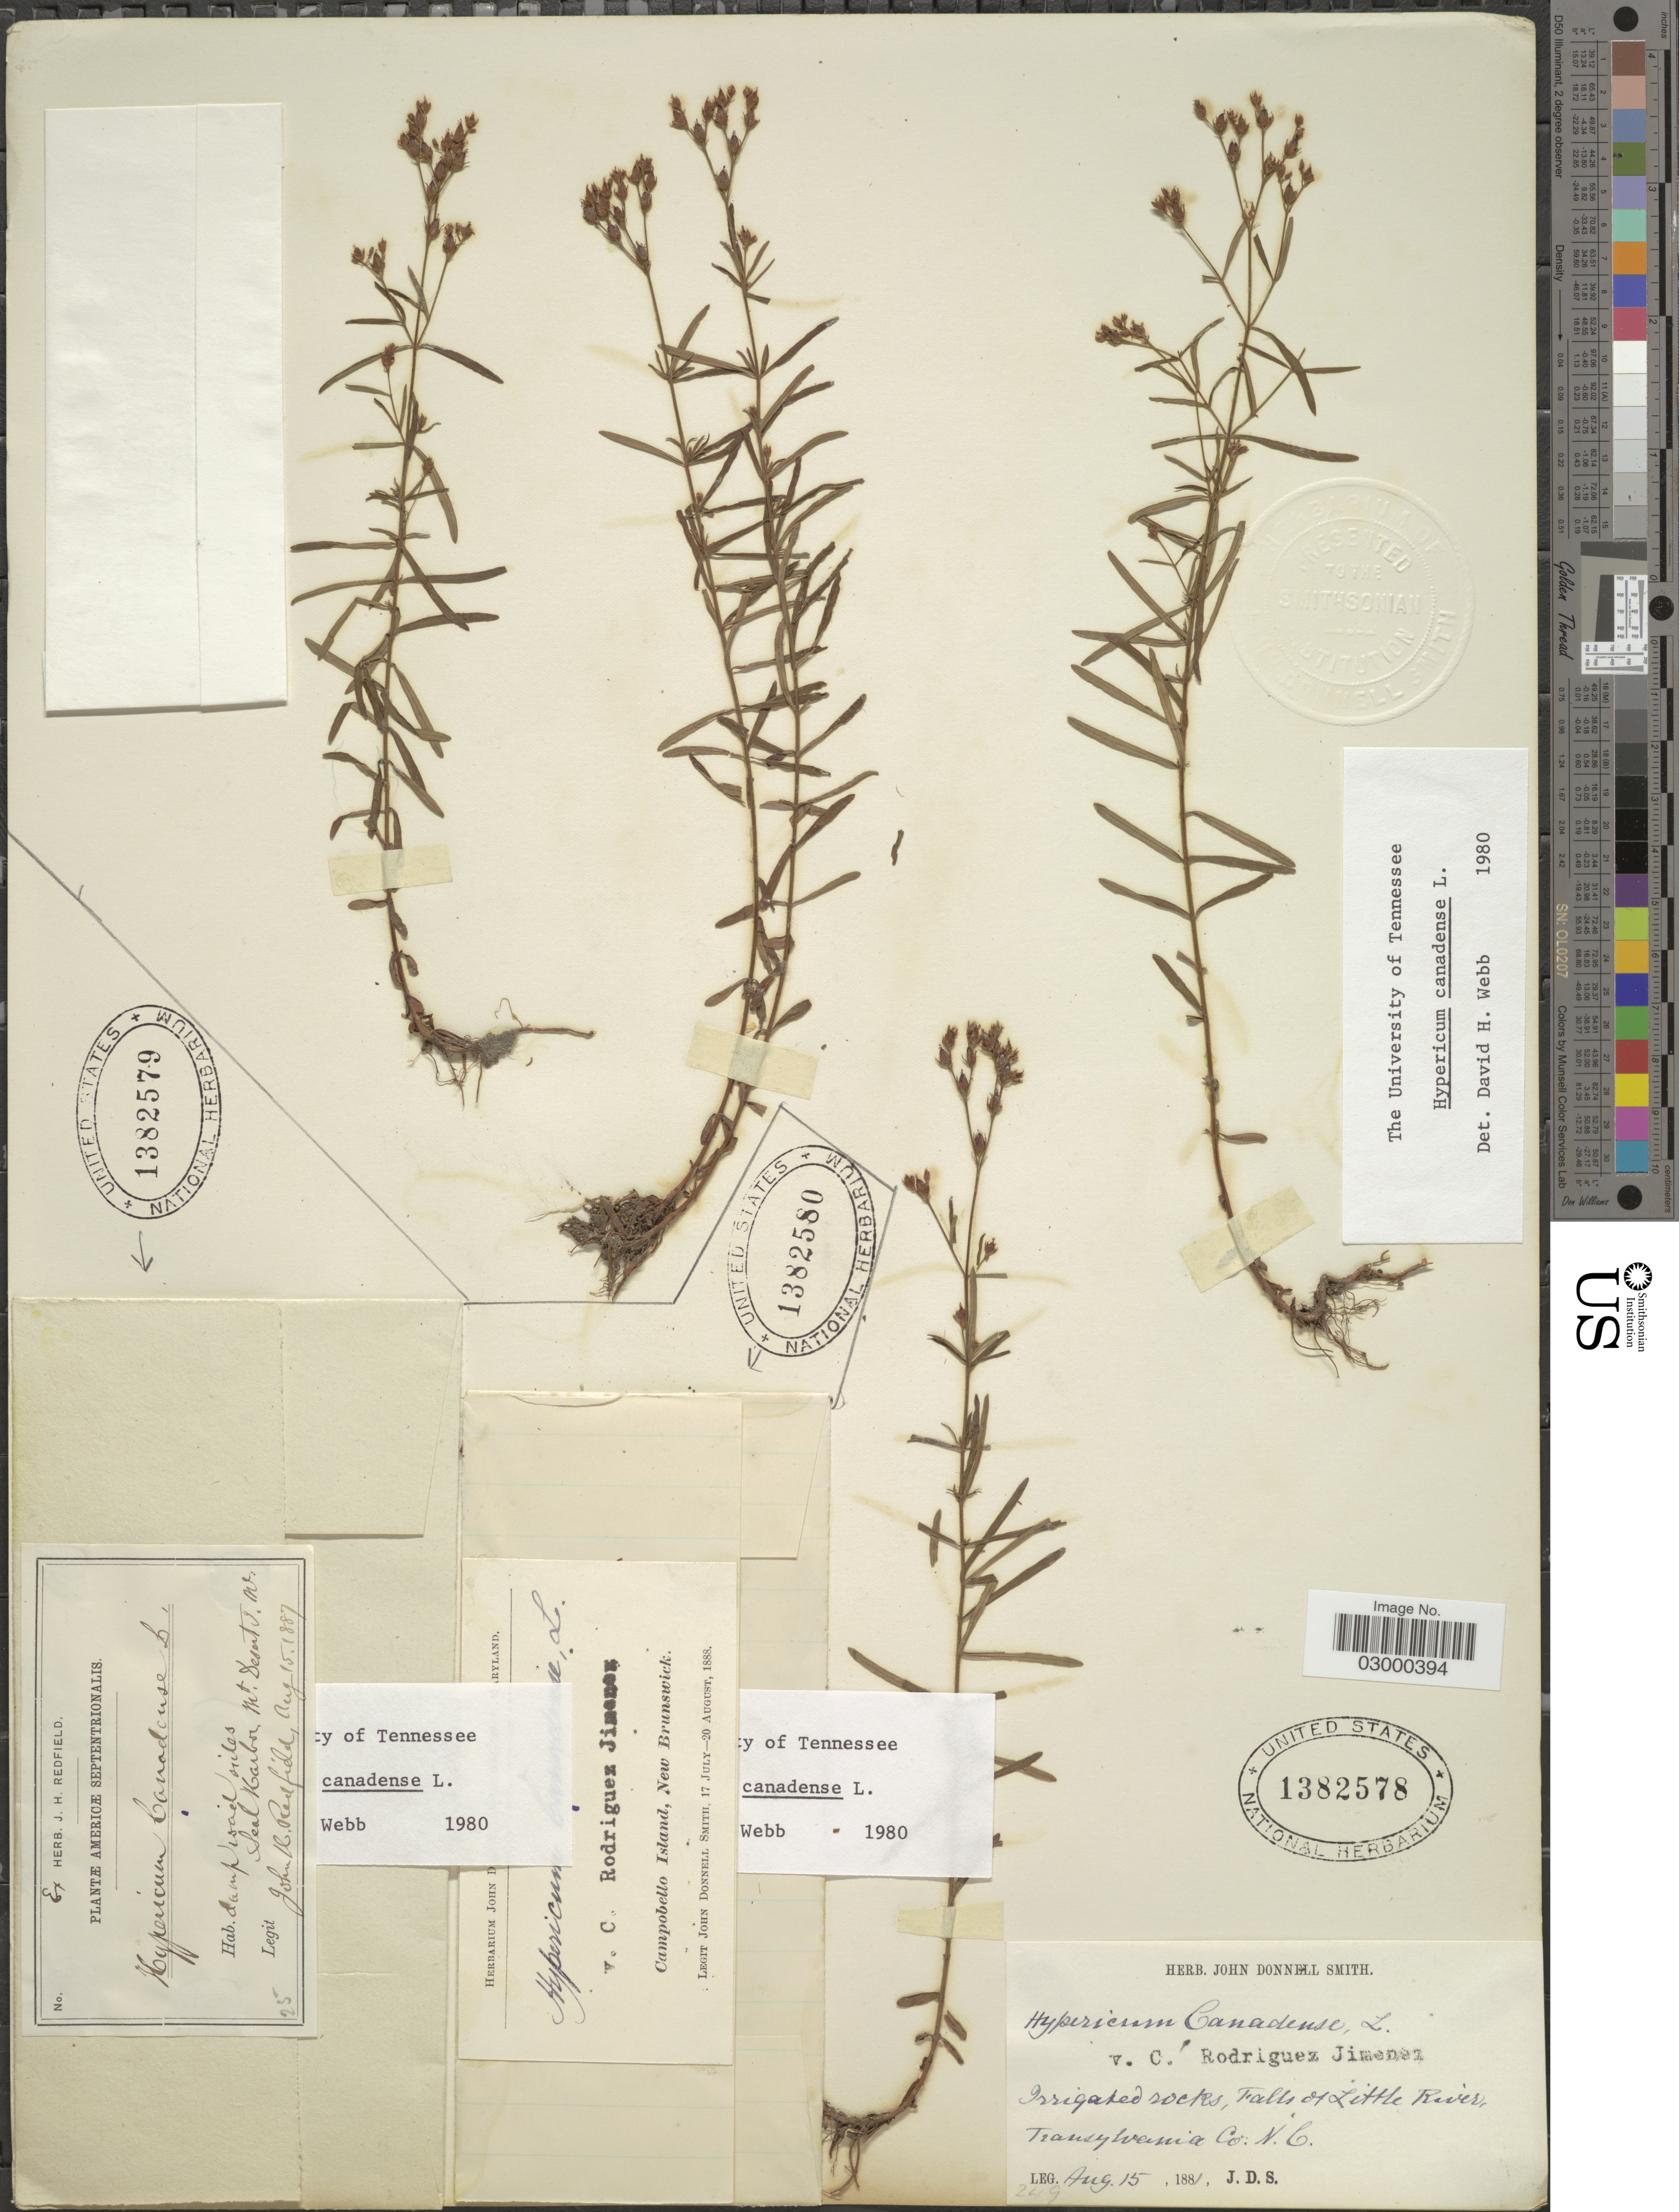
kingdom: Plantae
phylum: Tracheophyta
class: Magnoliopsida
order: Malpighiales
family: Hypericaceae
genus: Hypericum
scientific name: Hypericum canadense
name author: L.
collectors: J. Redfield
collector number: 25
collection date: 1887-08-15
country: United States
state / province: Maine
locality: Americæ Septentrionalis. Damp road sides, Seal Harbor, Mt. Desert I.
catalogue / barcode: US 1382579-2